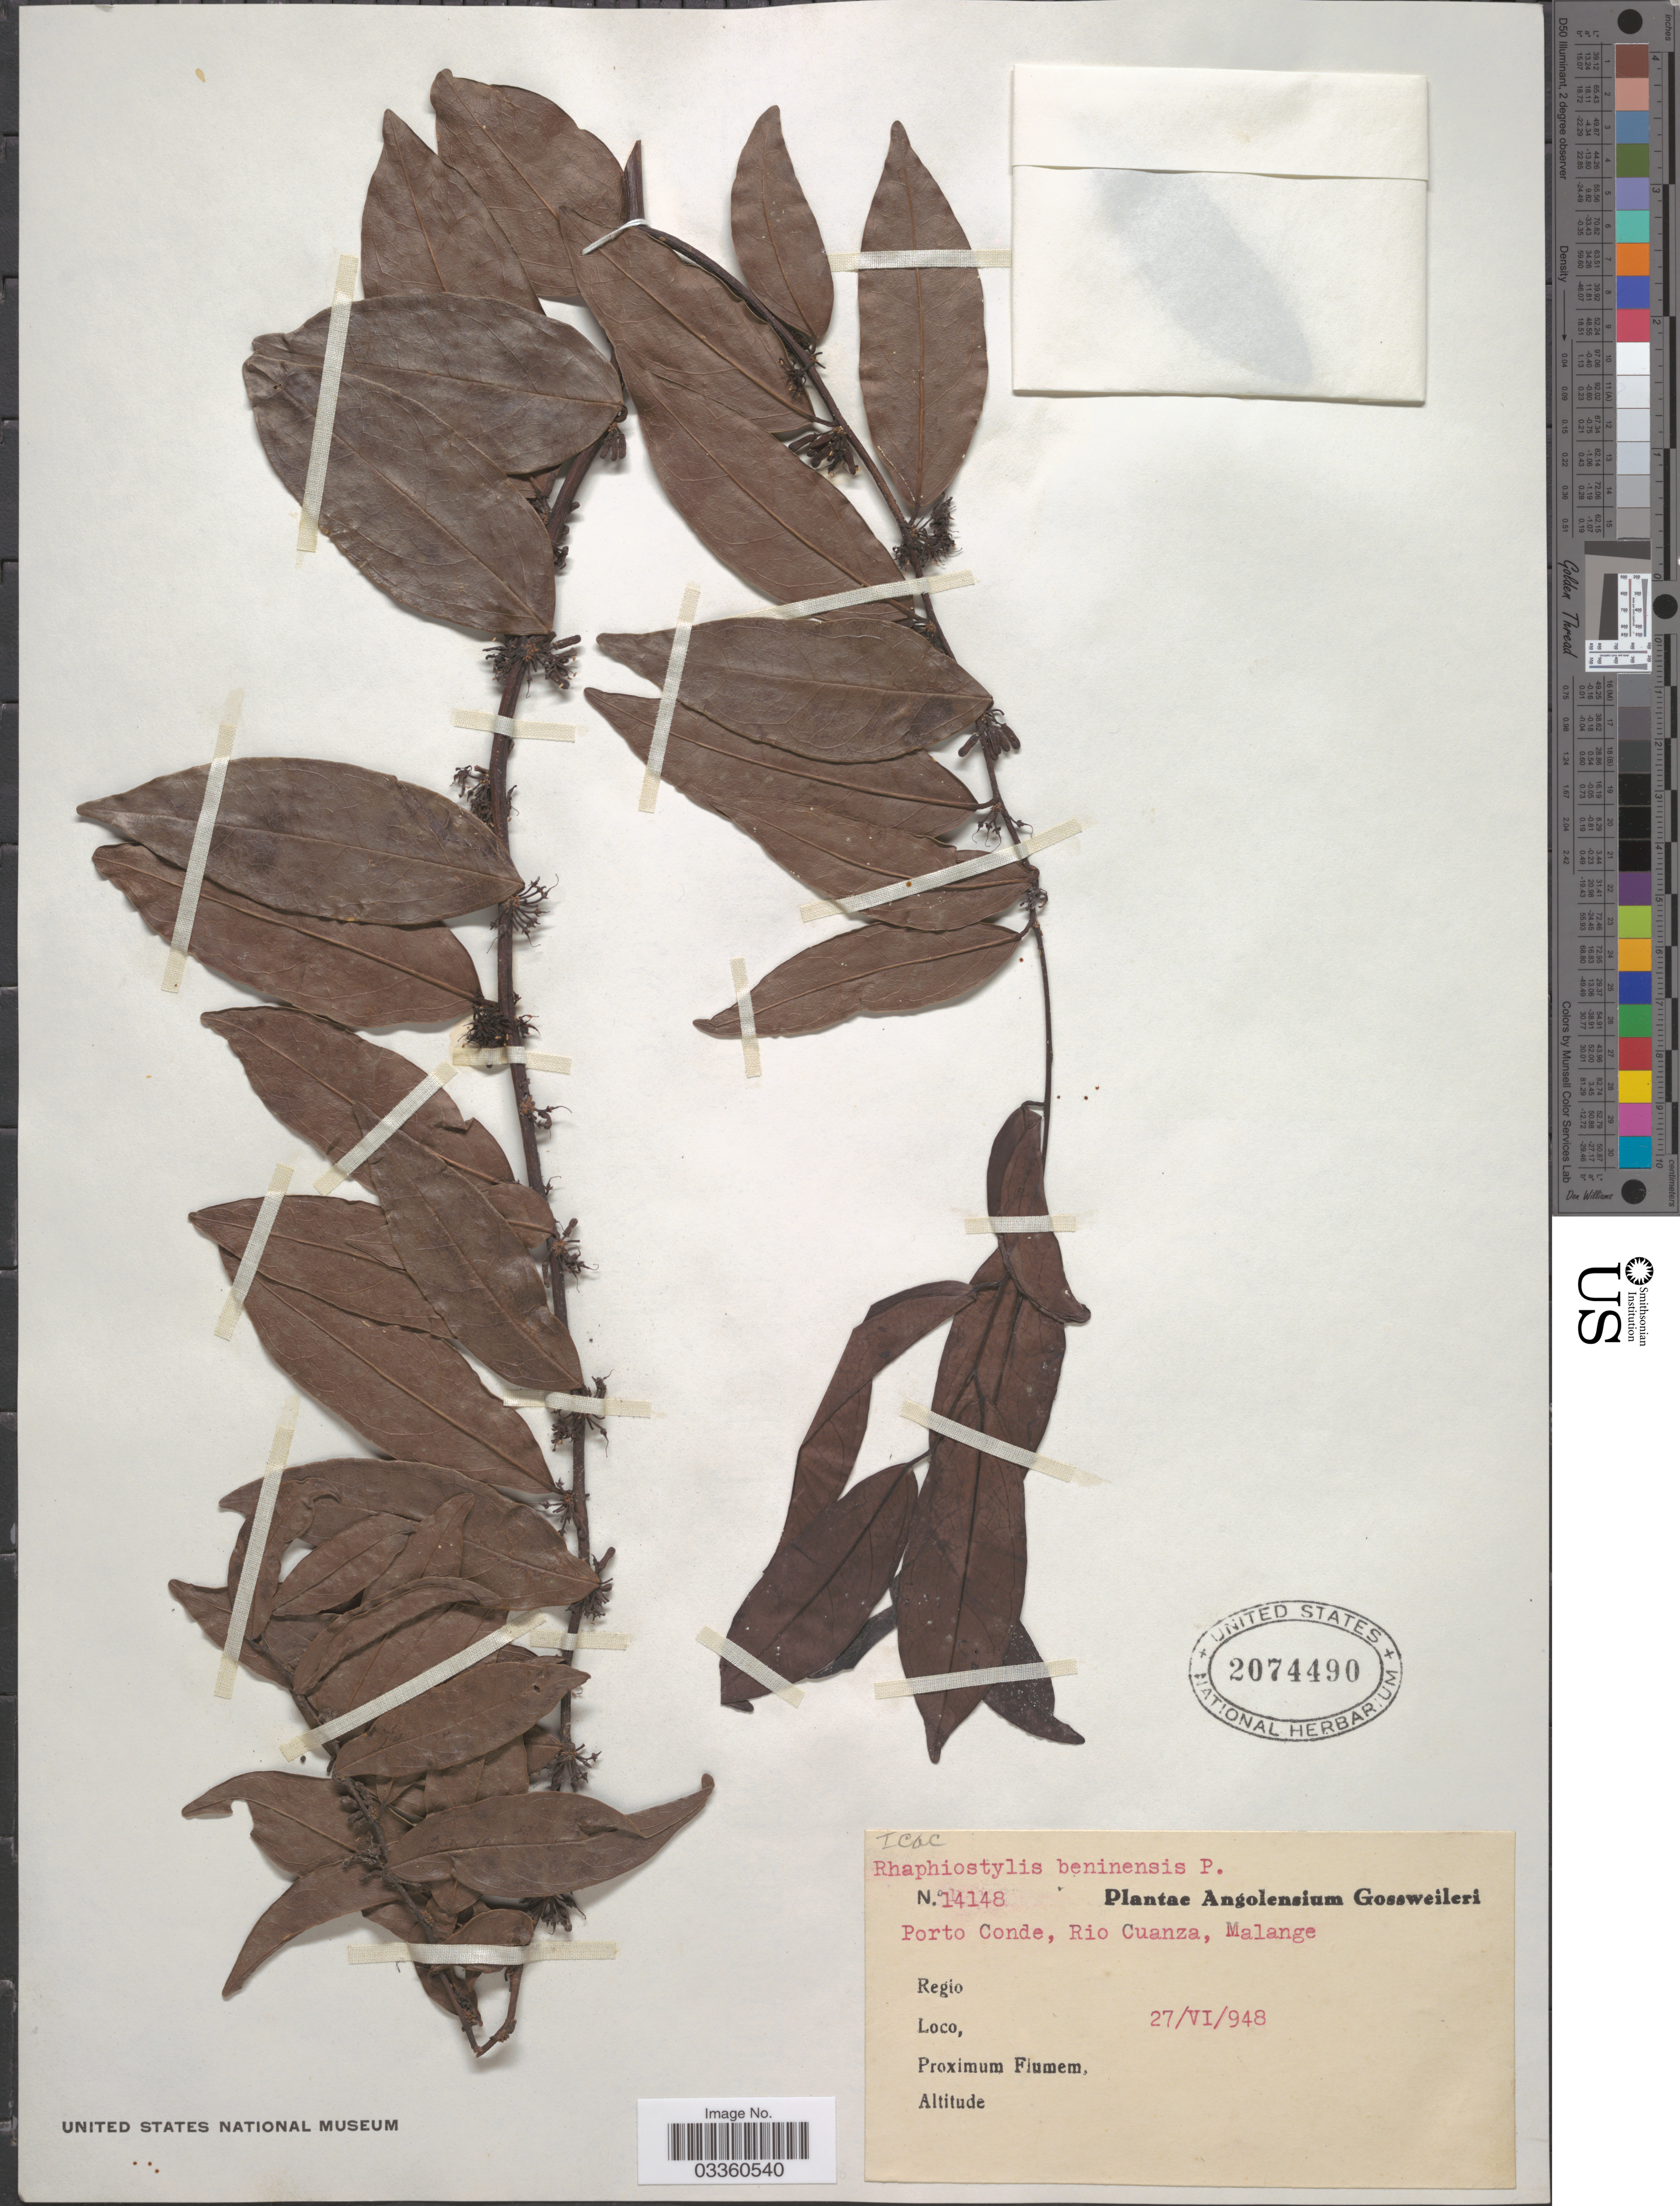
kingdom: Plantae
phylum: Tracheophyta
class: Magnoliopsida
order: Metteniusales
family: Metteniusaceae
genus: Rhaphiostylis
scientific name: Rhaphiostylis beninensis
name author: (Planch.) Benth.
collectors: -. Gossweiler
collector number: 14148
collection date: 1948-06-27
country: Angola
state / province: Malange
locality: Porto Conde, Rio Cuanza.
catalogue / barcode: US 2074490